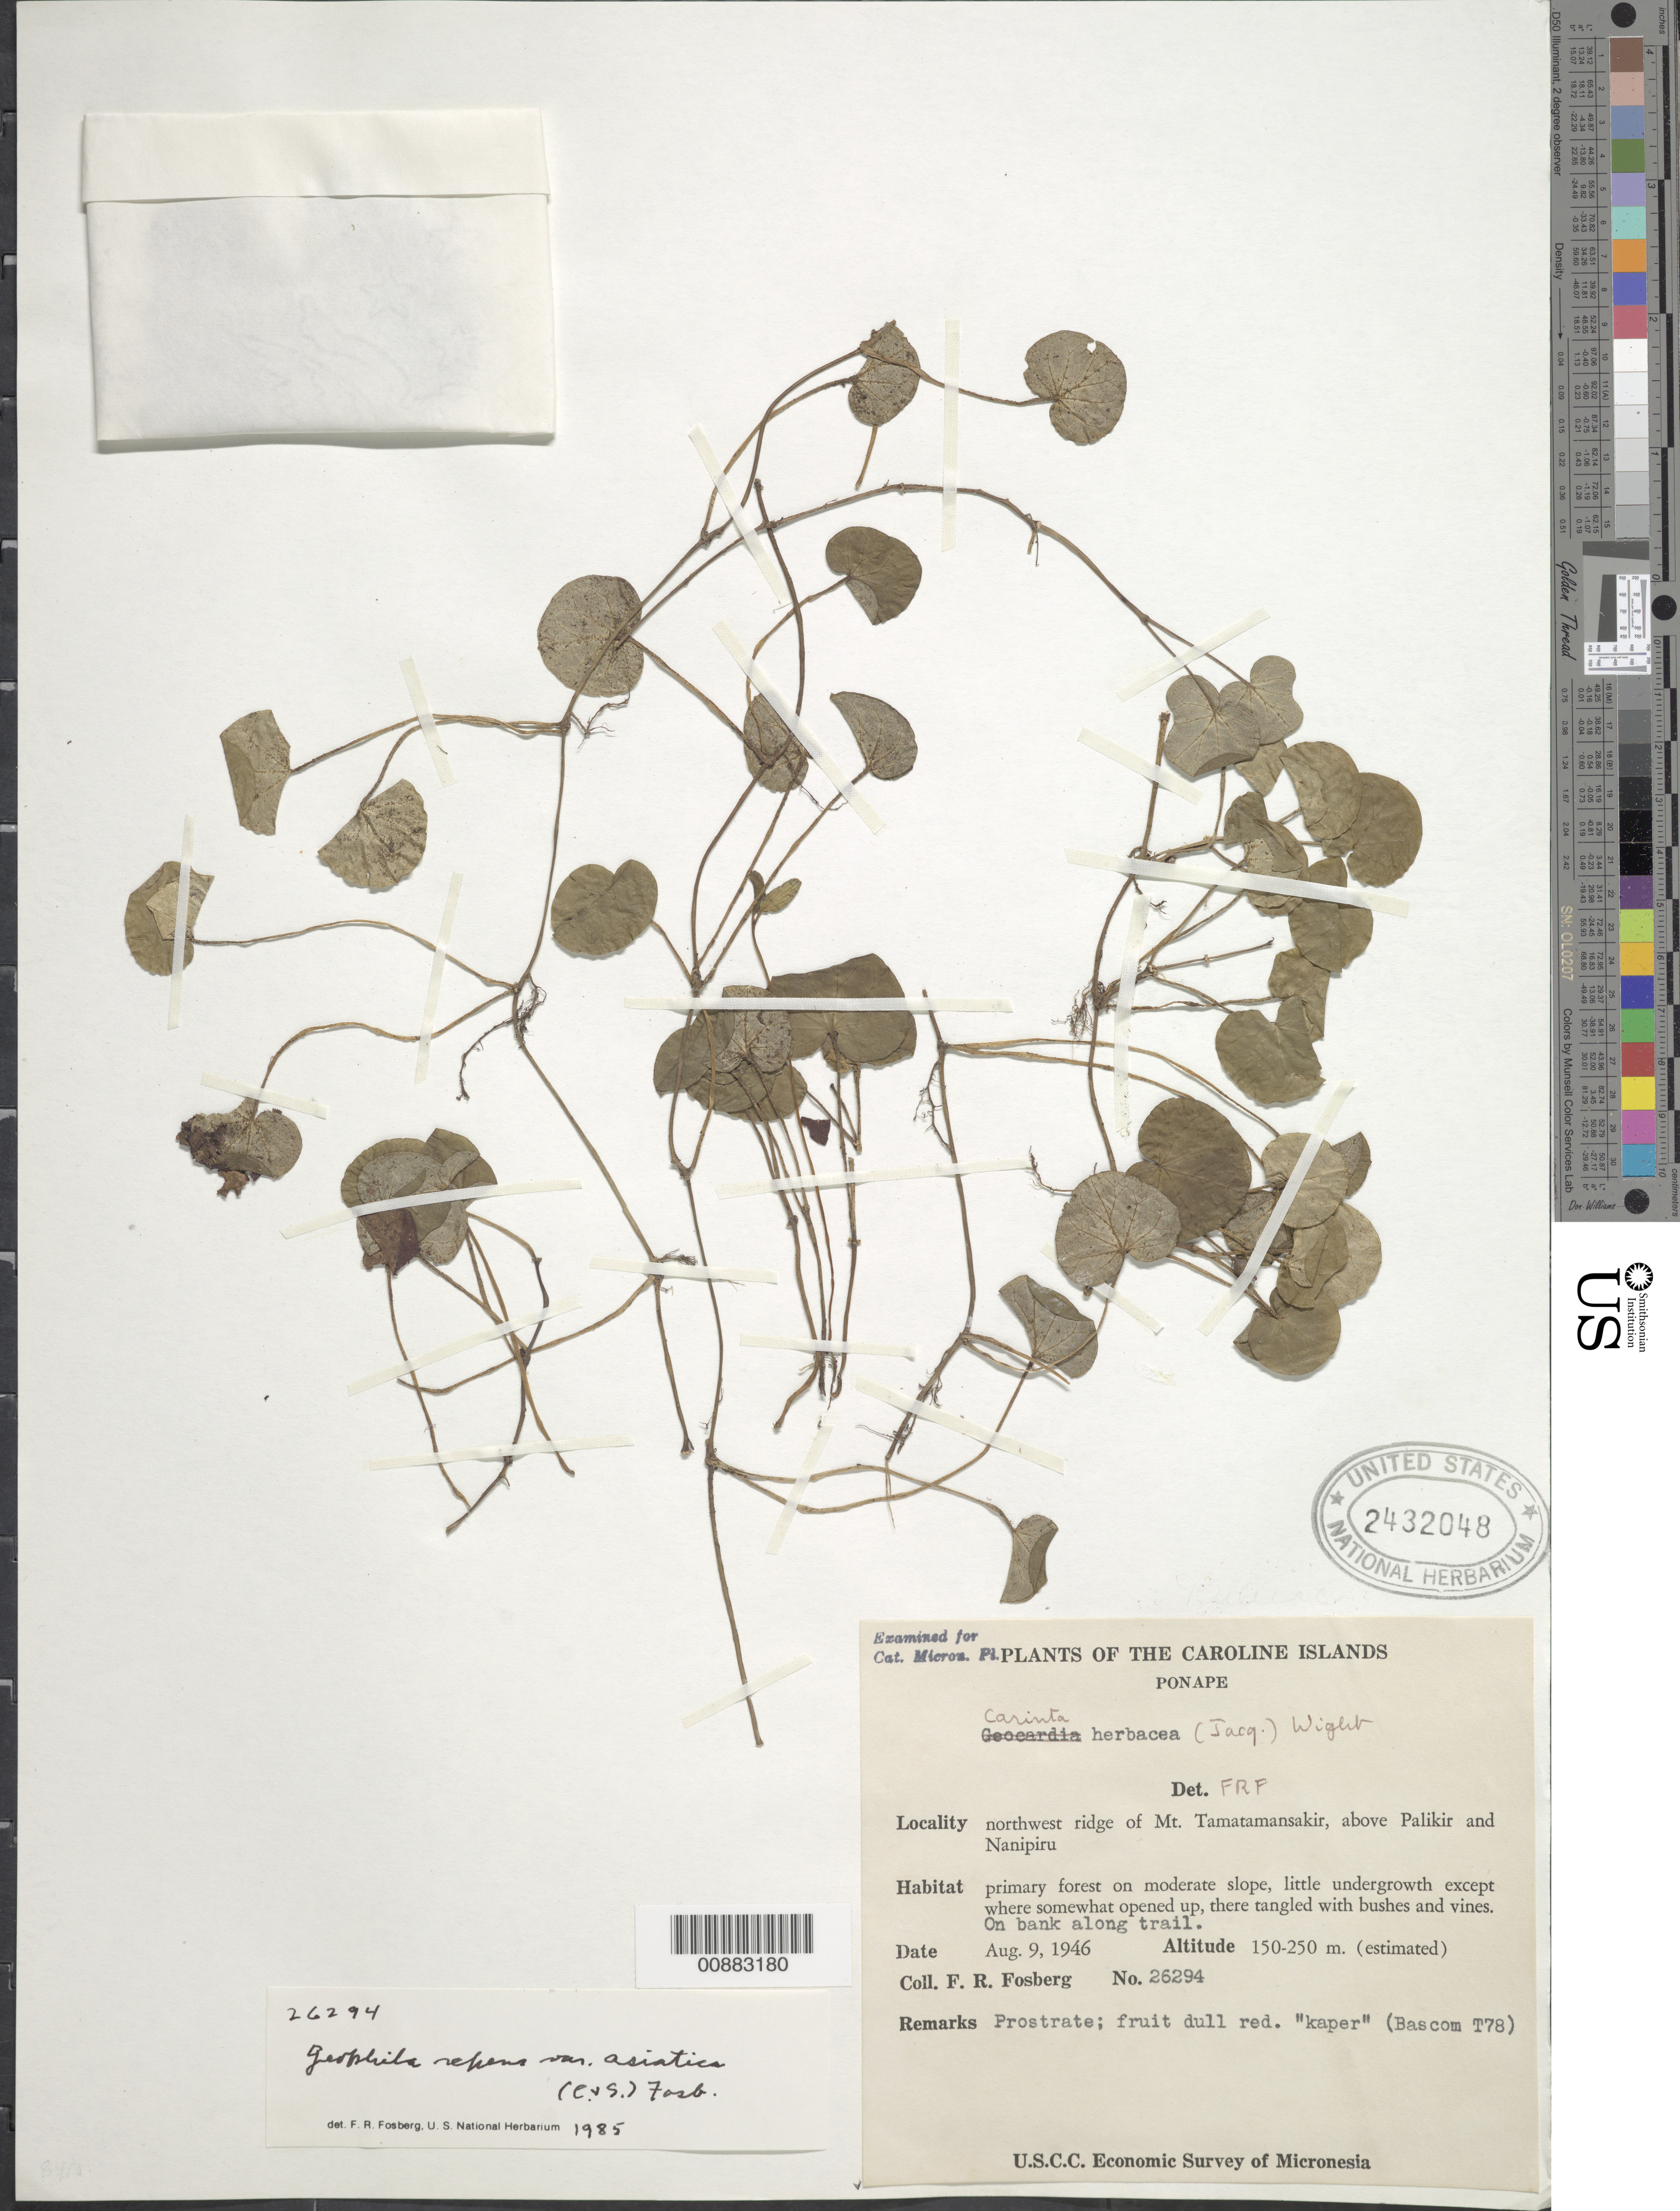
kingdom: Plantae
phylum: Tracheophyta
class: Magnoliopsida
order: Gentianales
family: Rubiaceae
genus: Geophila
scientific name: Geophila repens var. asiatica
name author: (Cham. & Schltdl.) Fosberg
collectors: F. R. Fosberg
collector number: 26294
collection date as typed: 09 Aug 1946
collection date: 1946-08-09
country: Micronesia, Federated States of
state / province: Pohnpei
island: Pohnpei [Ponape]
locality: NW ridge of Mt. Tamatamansakir, above Palikir and Nanipiru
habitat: primary forest on moderate slope, little undergrowth except where somewhat opened up, there tangle with bushes and vine ….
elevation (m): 150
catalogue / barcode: US 2432048